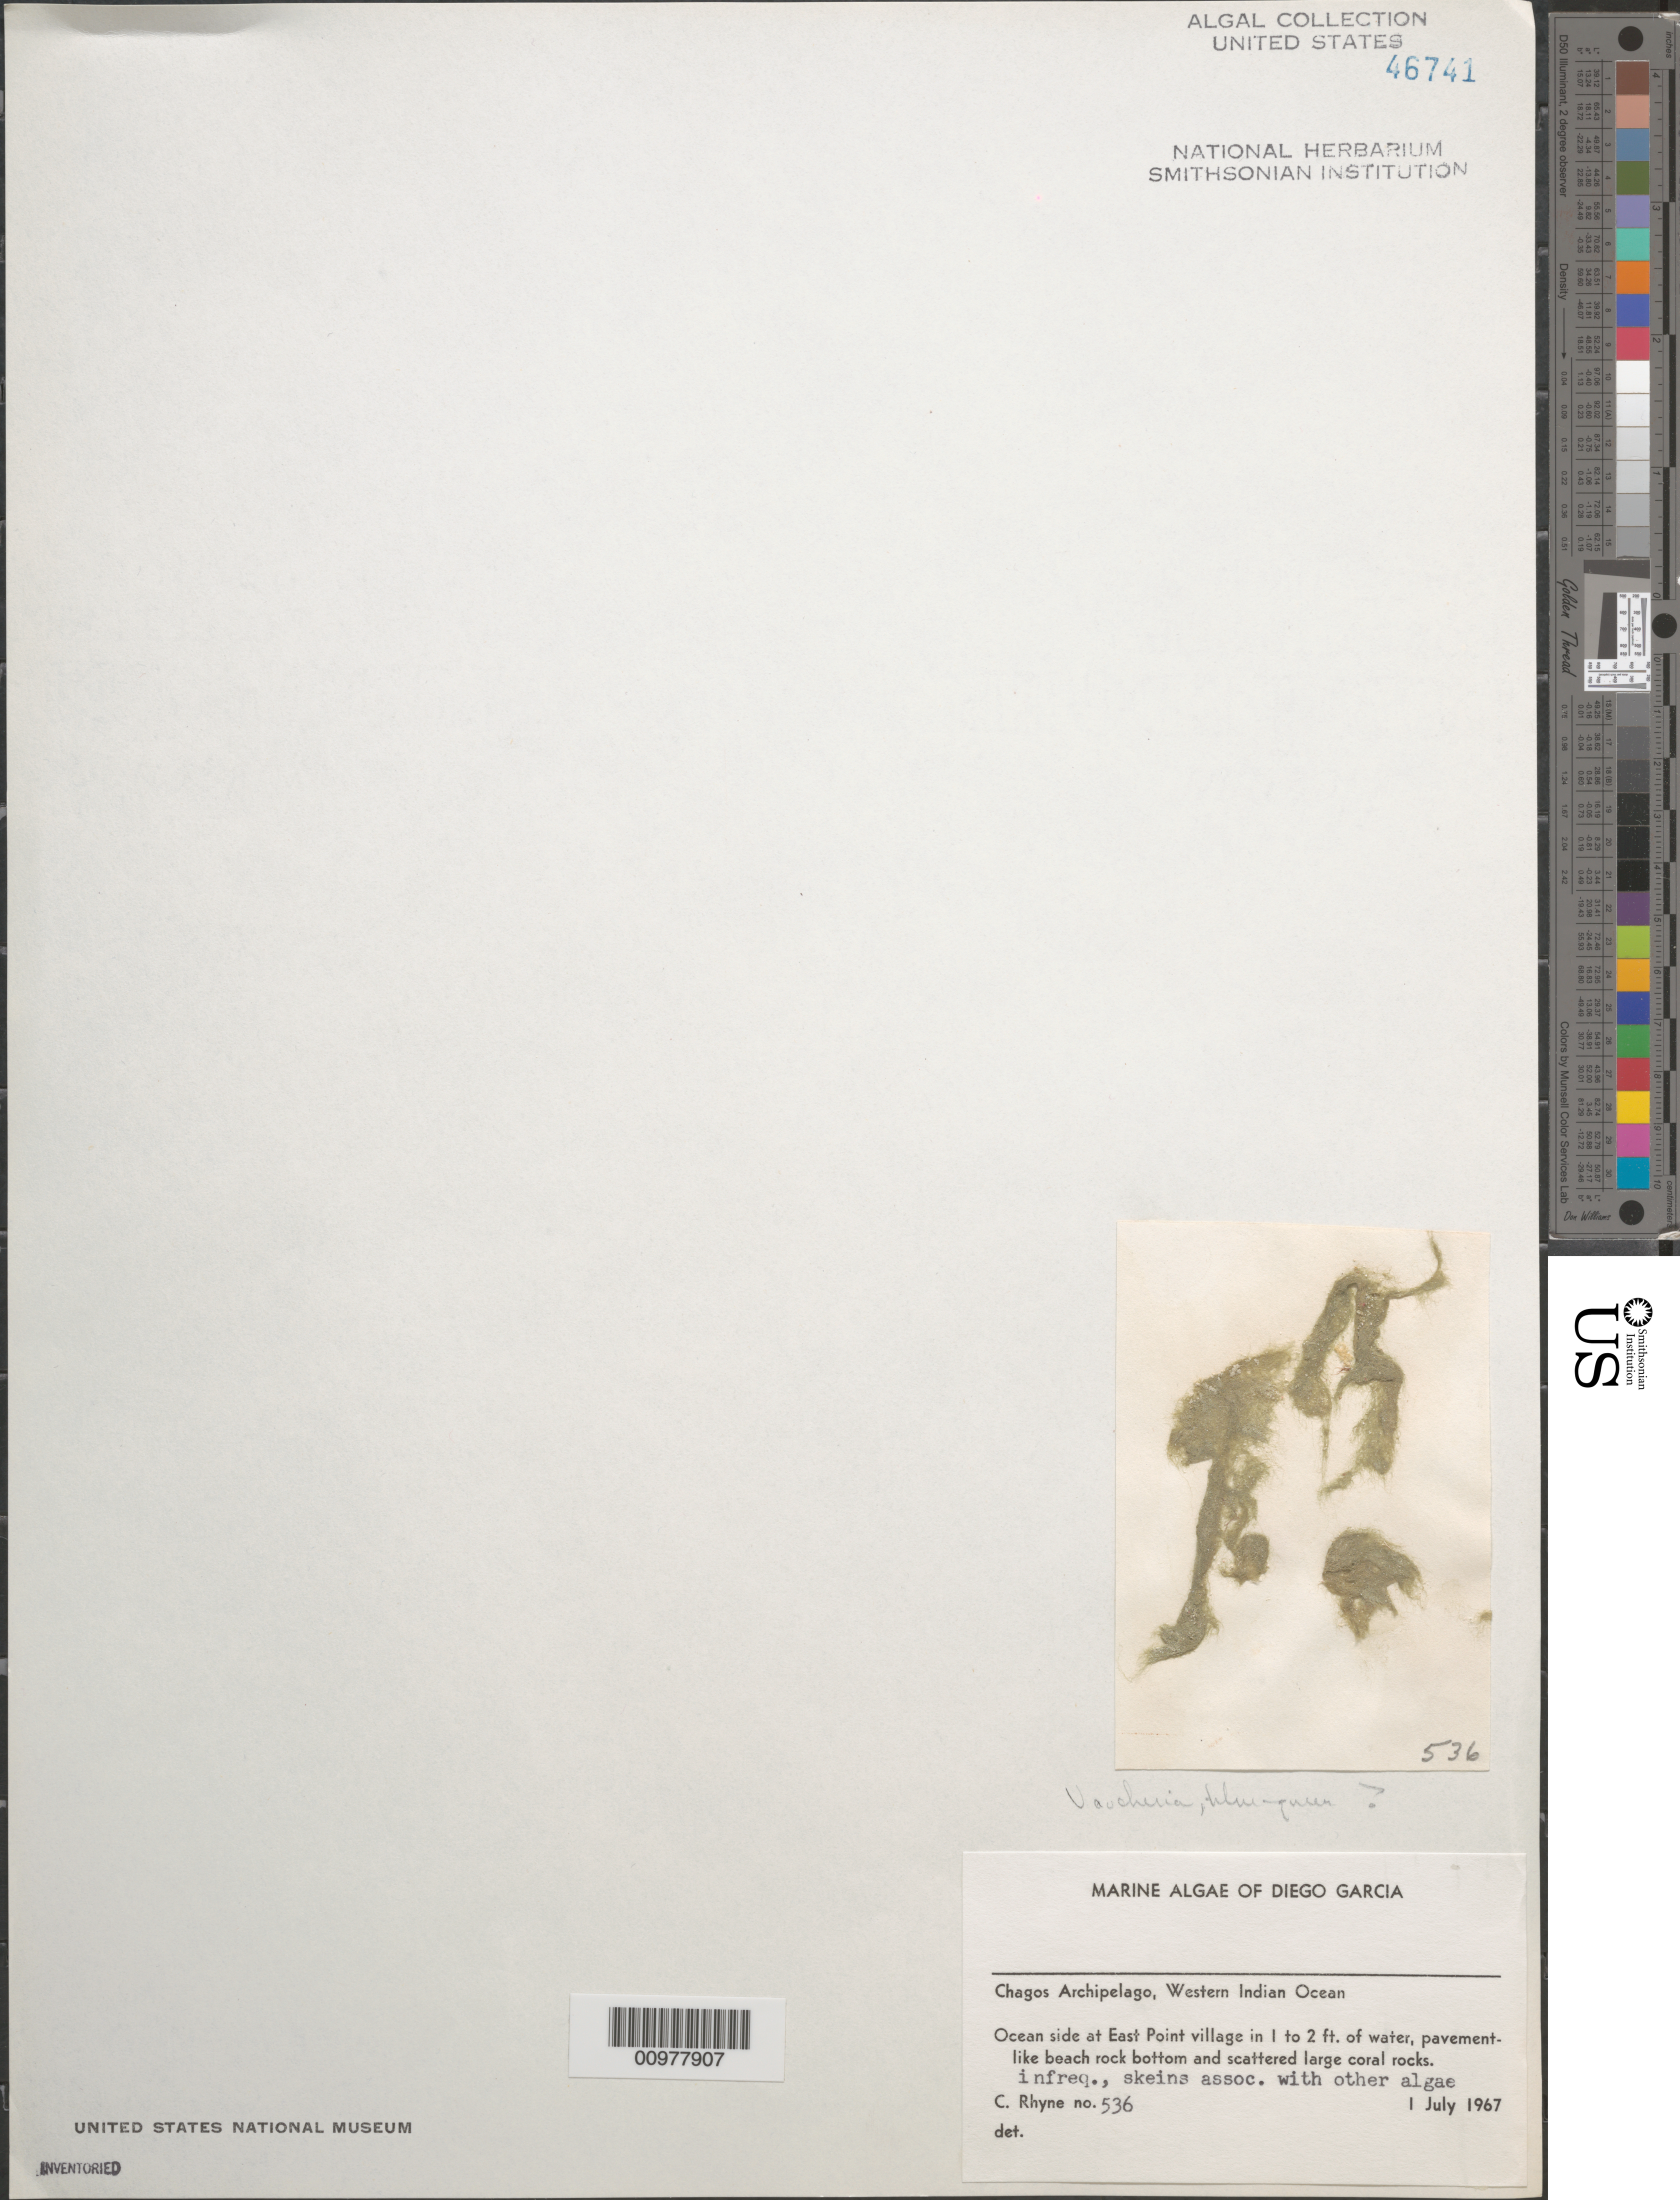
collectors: C. Rhyne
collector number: Rhyne 536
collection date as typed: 01 Jul 1967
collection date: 1967-07-01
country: British Indian Ocean Territory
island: Diego Garcia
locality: East Point Village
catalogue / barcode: US 46741